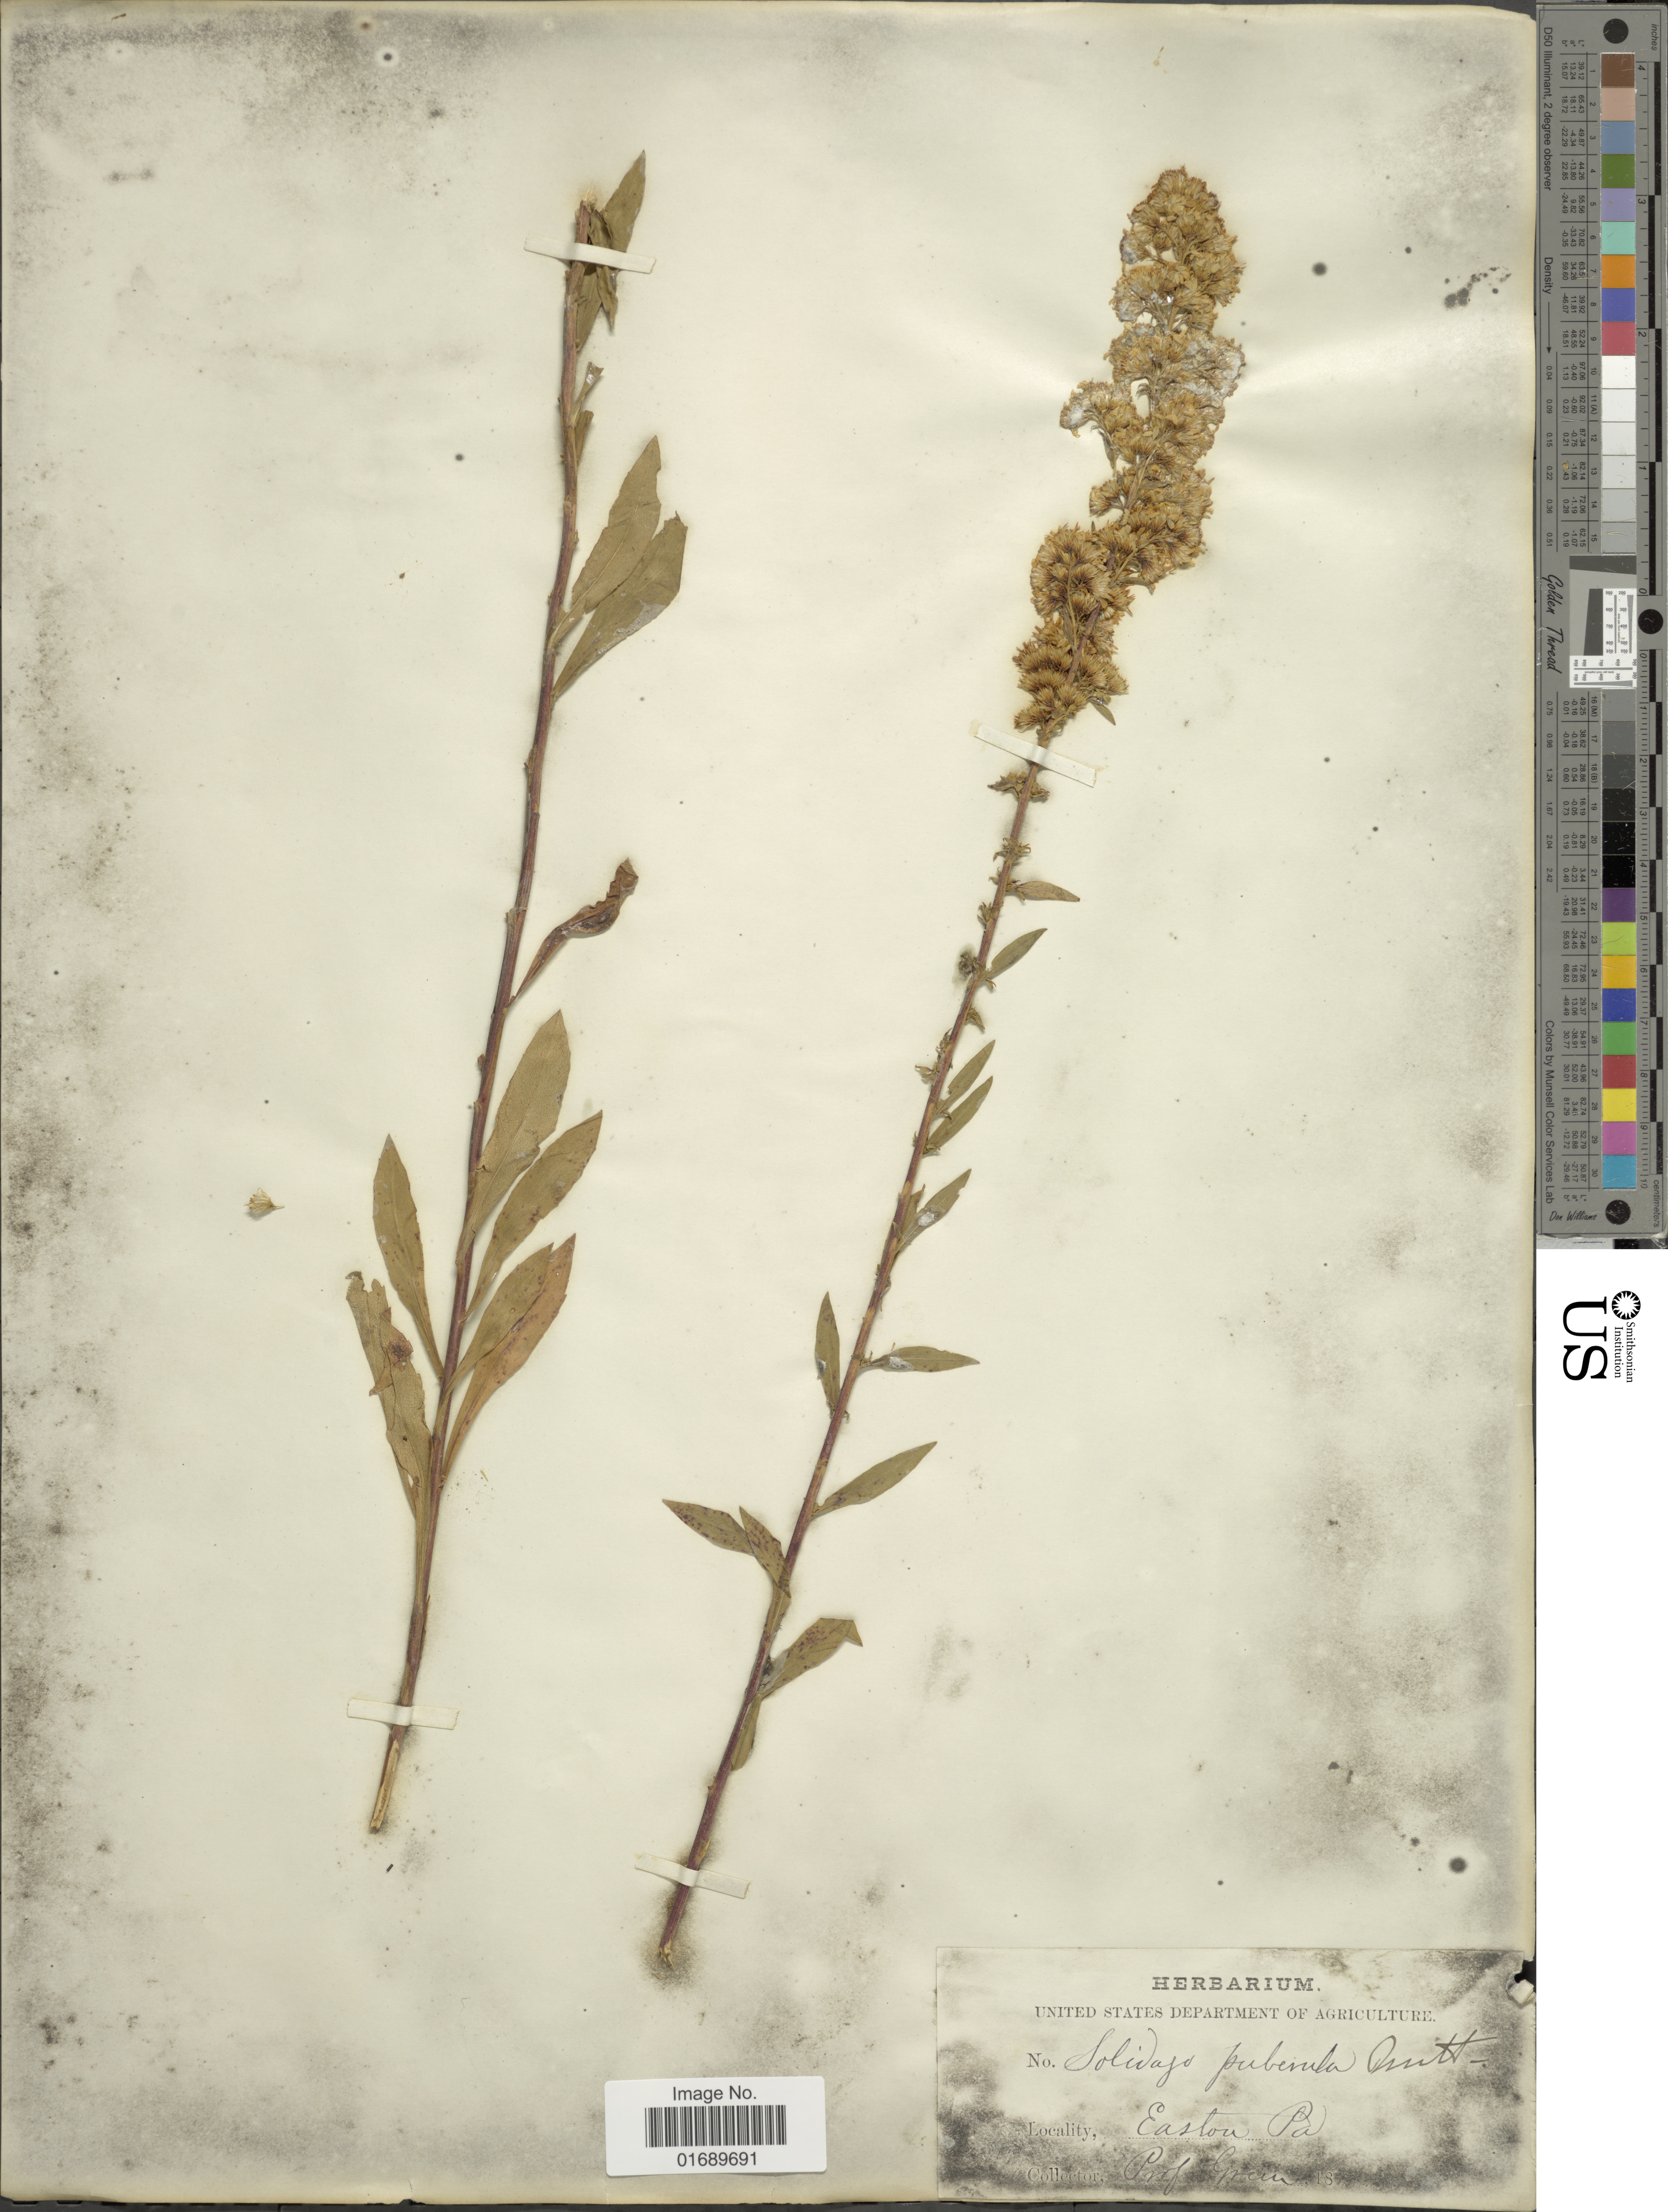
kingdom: Plantae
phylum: Tracheophyta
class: Magnoliopsida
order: Asterales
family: Asteraceae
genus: Solidago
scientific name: Solidago puberula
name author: Nutt.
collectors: -- Greene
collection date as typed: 18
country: United States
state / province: Pennsylvania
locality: Easton